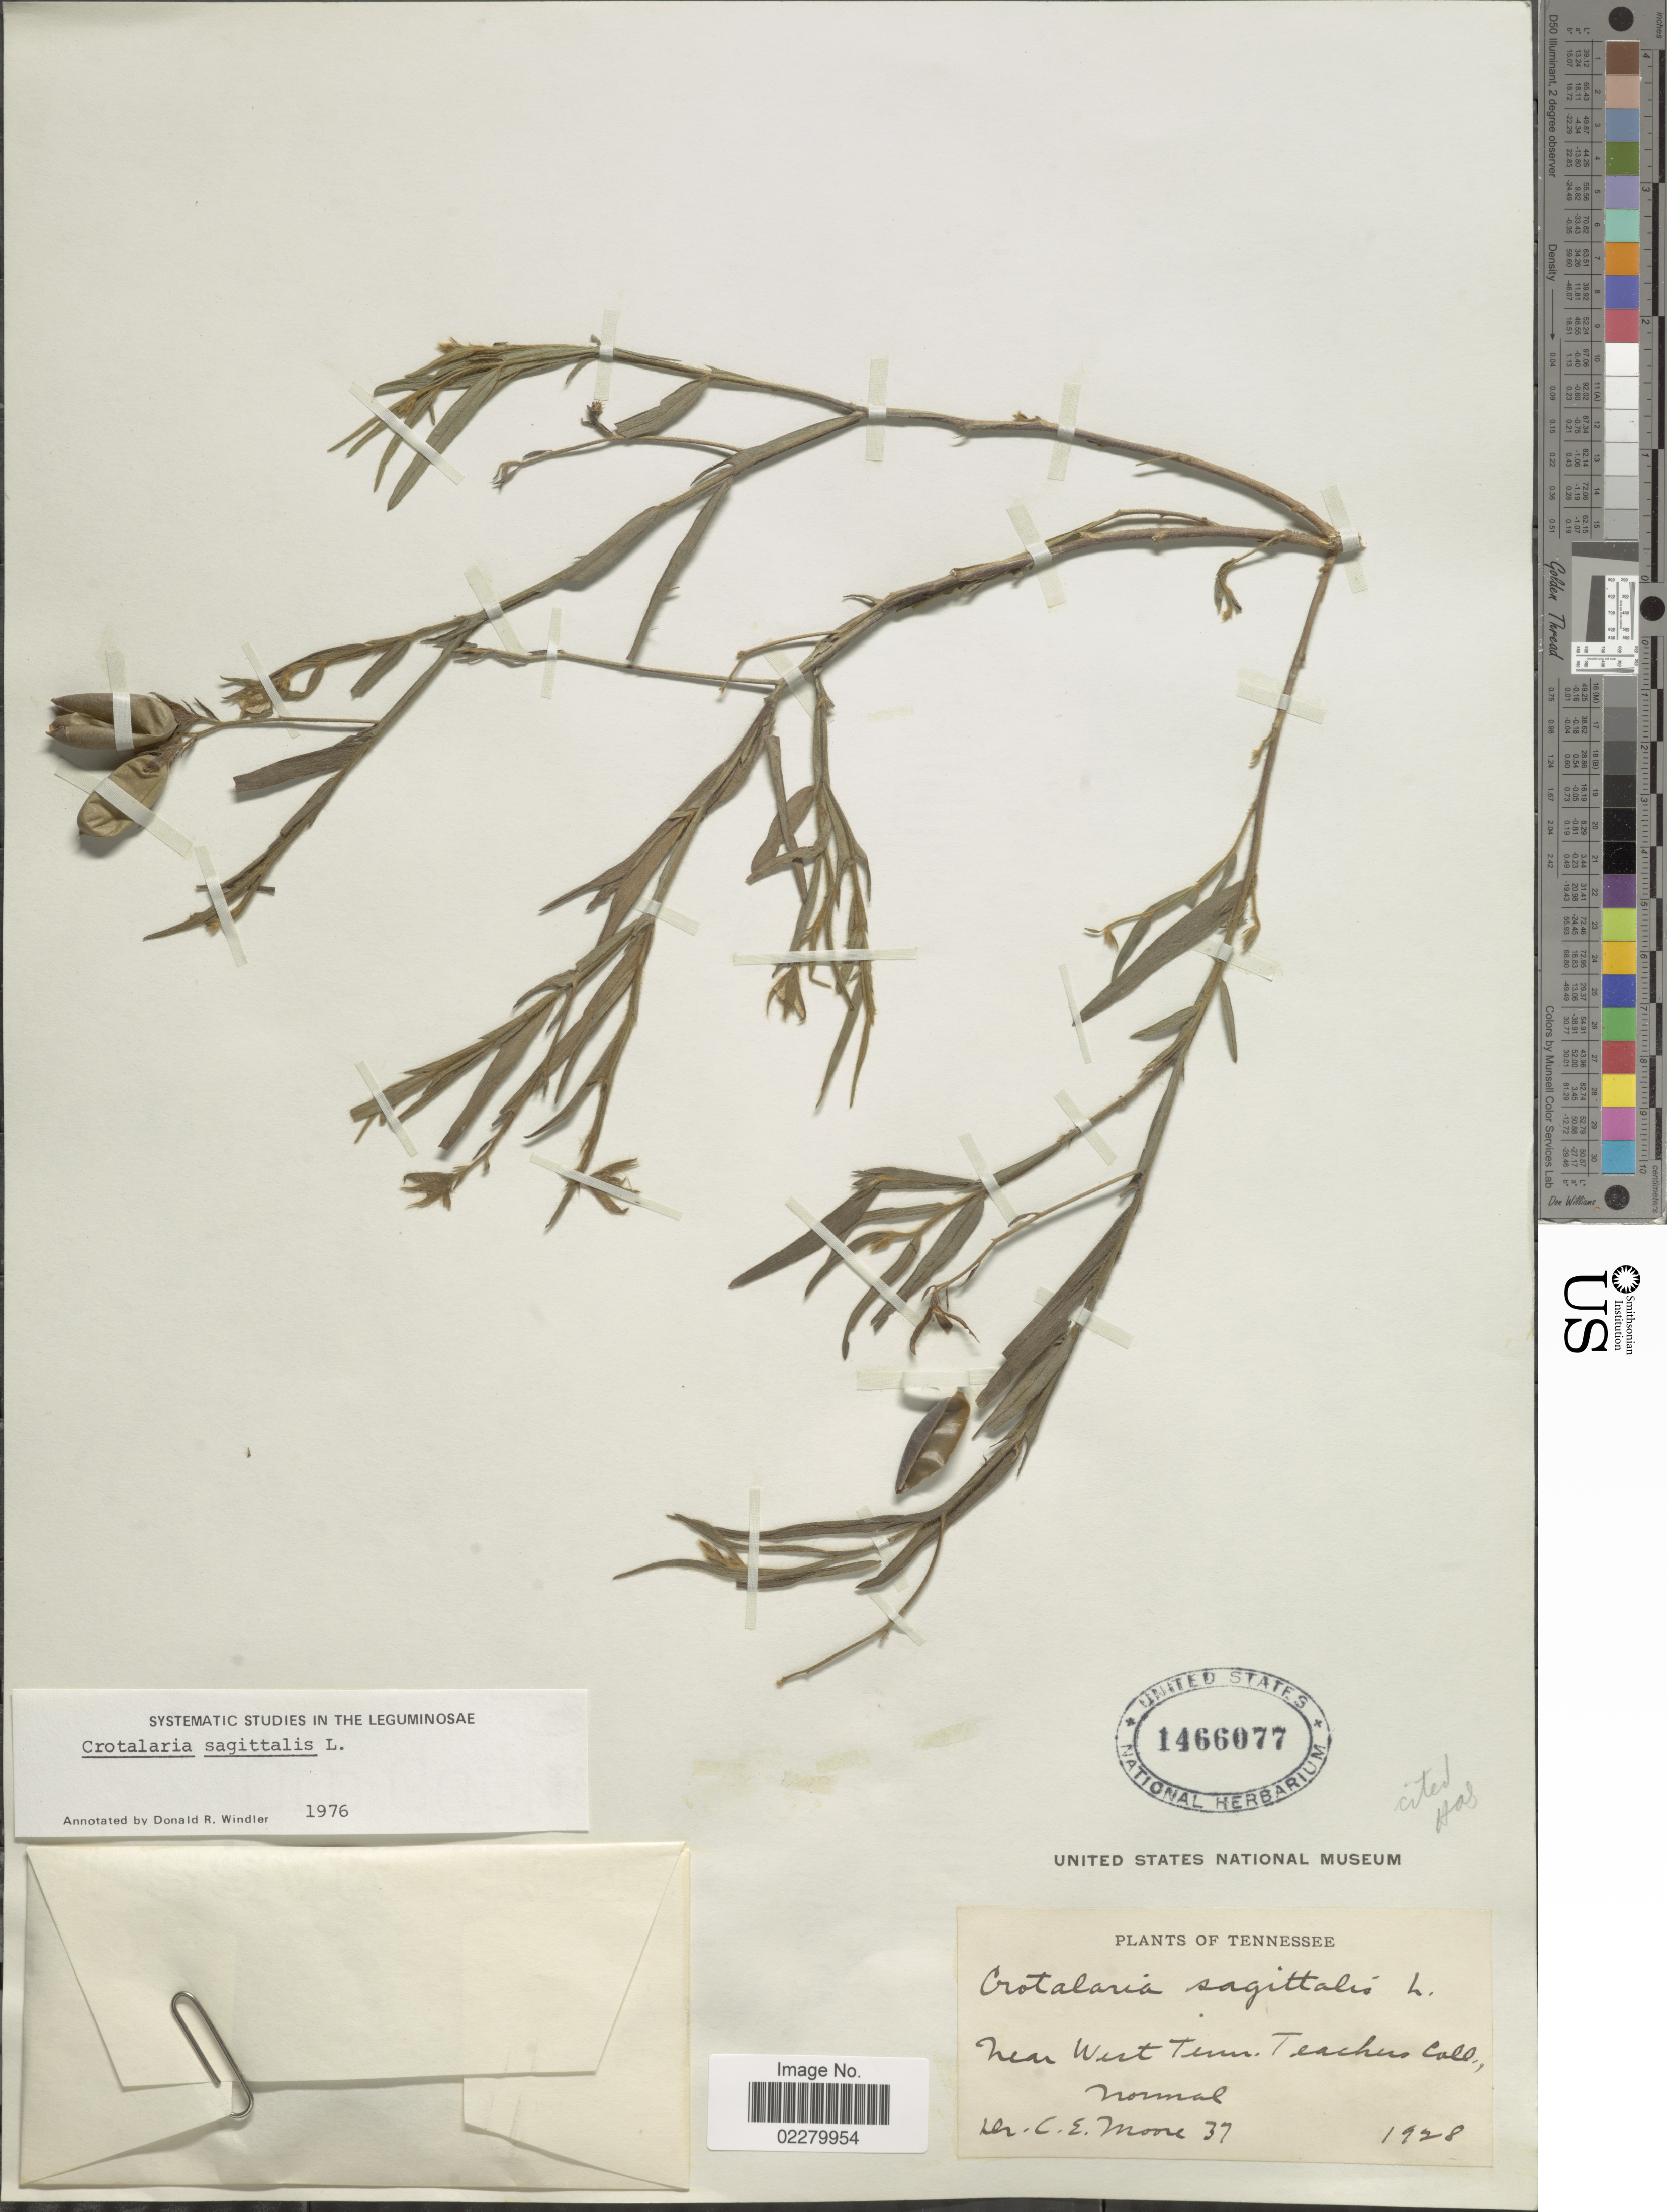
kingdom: Plantae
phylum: Tracheophyta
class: Magnoliopsida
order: Fabales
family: Fabaceae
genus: Crotalaria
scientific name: Crotalaria sagittalis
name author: L.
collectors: C. Moore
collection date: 1928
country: United States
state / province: Tennessee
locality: Near West Tenn.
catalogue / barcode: US 1466077